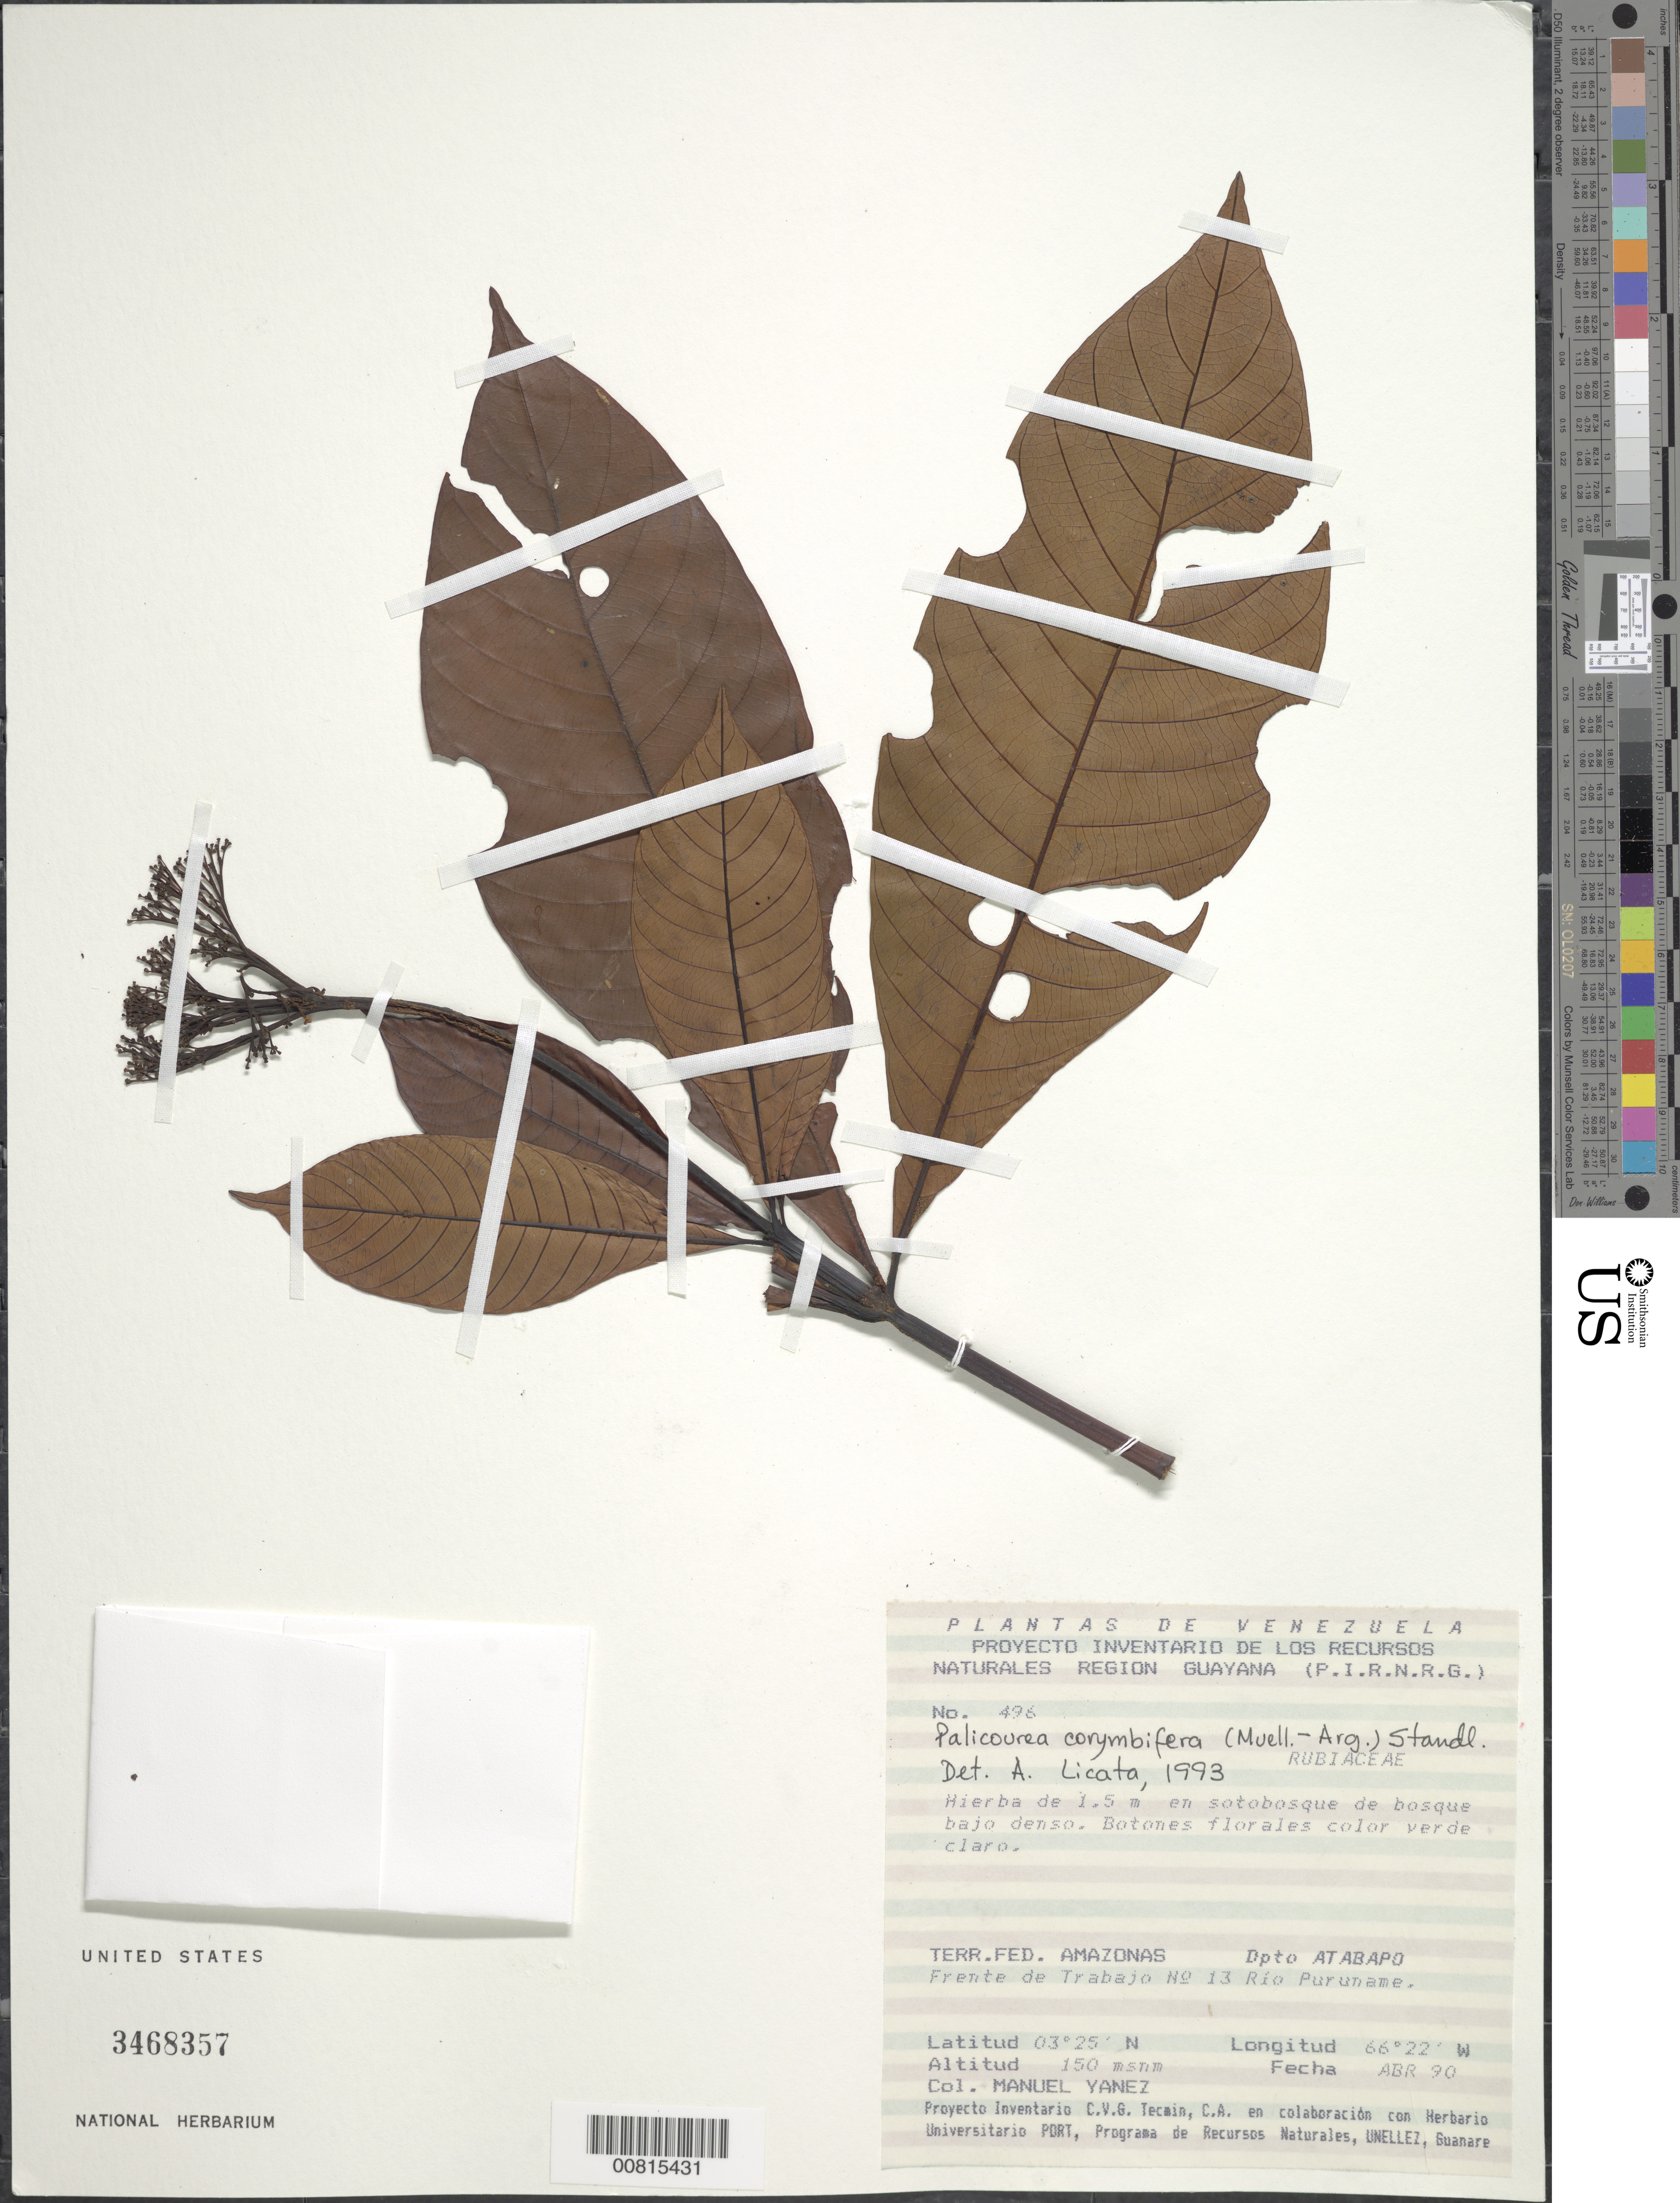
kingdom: Plantae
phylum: Tracheophyta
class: Magnoliopsida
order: Gentianales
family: Rubiaceae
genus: Palicourea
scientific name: Palicourea corymbifera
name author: (Müll. Arg.) Standl.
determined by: Licata, A., (PORT), Univ. Nac. Exp. de los Llanos Ezequiel Zamora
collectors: M. Yanez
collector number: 496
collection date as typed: Apr-90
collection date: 1990-04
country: Venezuela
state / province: Amazonas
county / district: Atabapo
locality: Río Puruname, frente de Trabajo No. 13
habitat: Sotobosque de bosque bajo denso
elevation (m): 150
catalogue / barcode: US 3468357